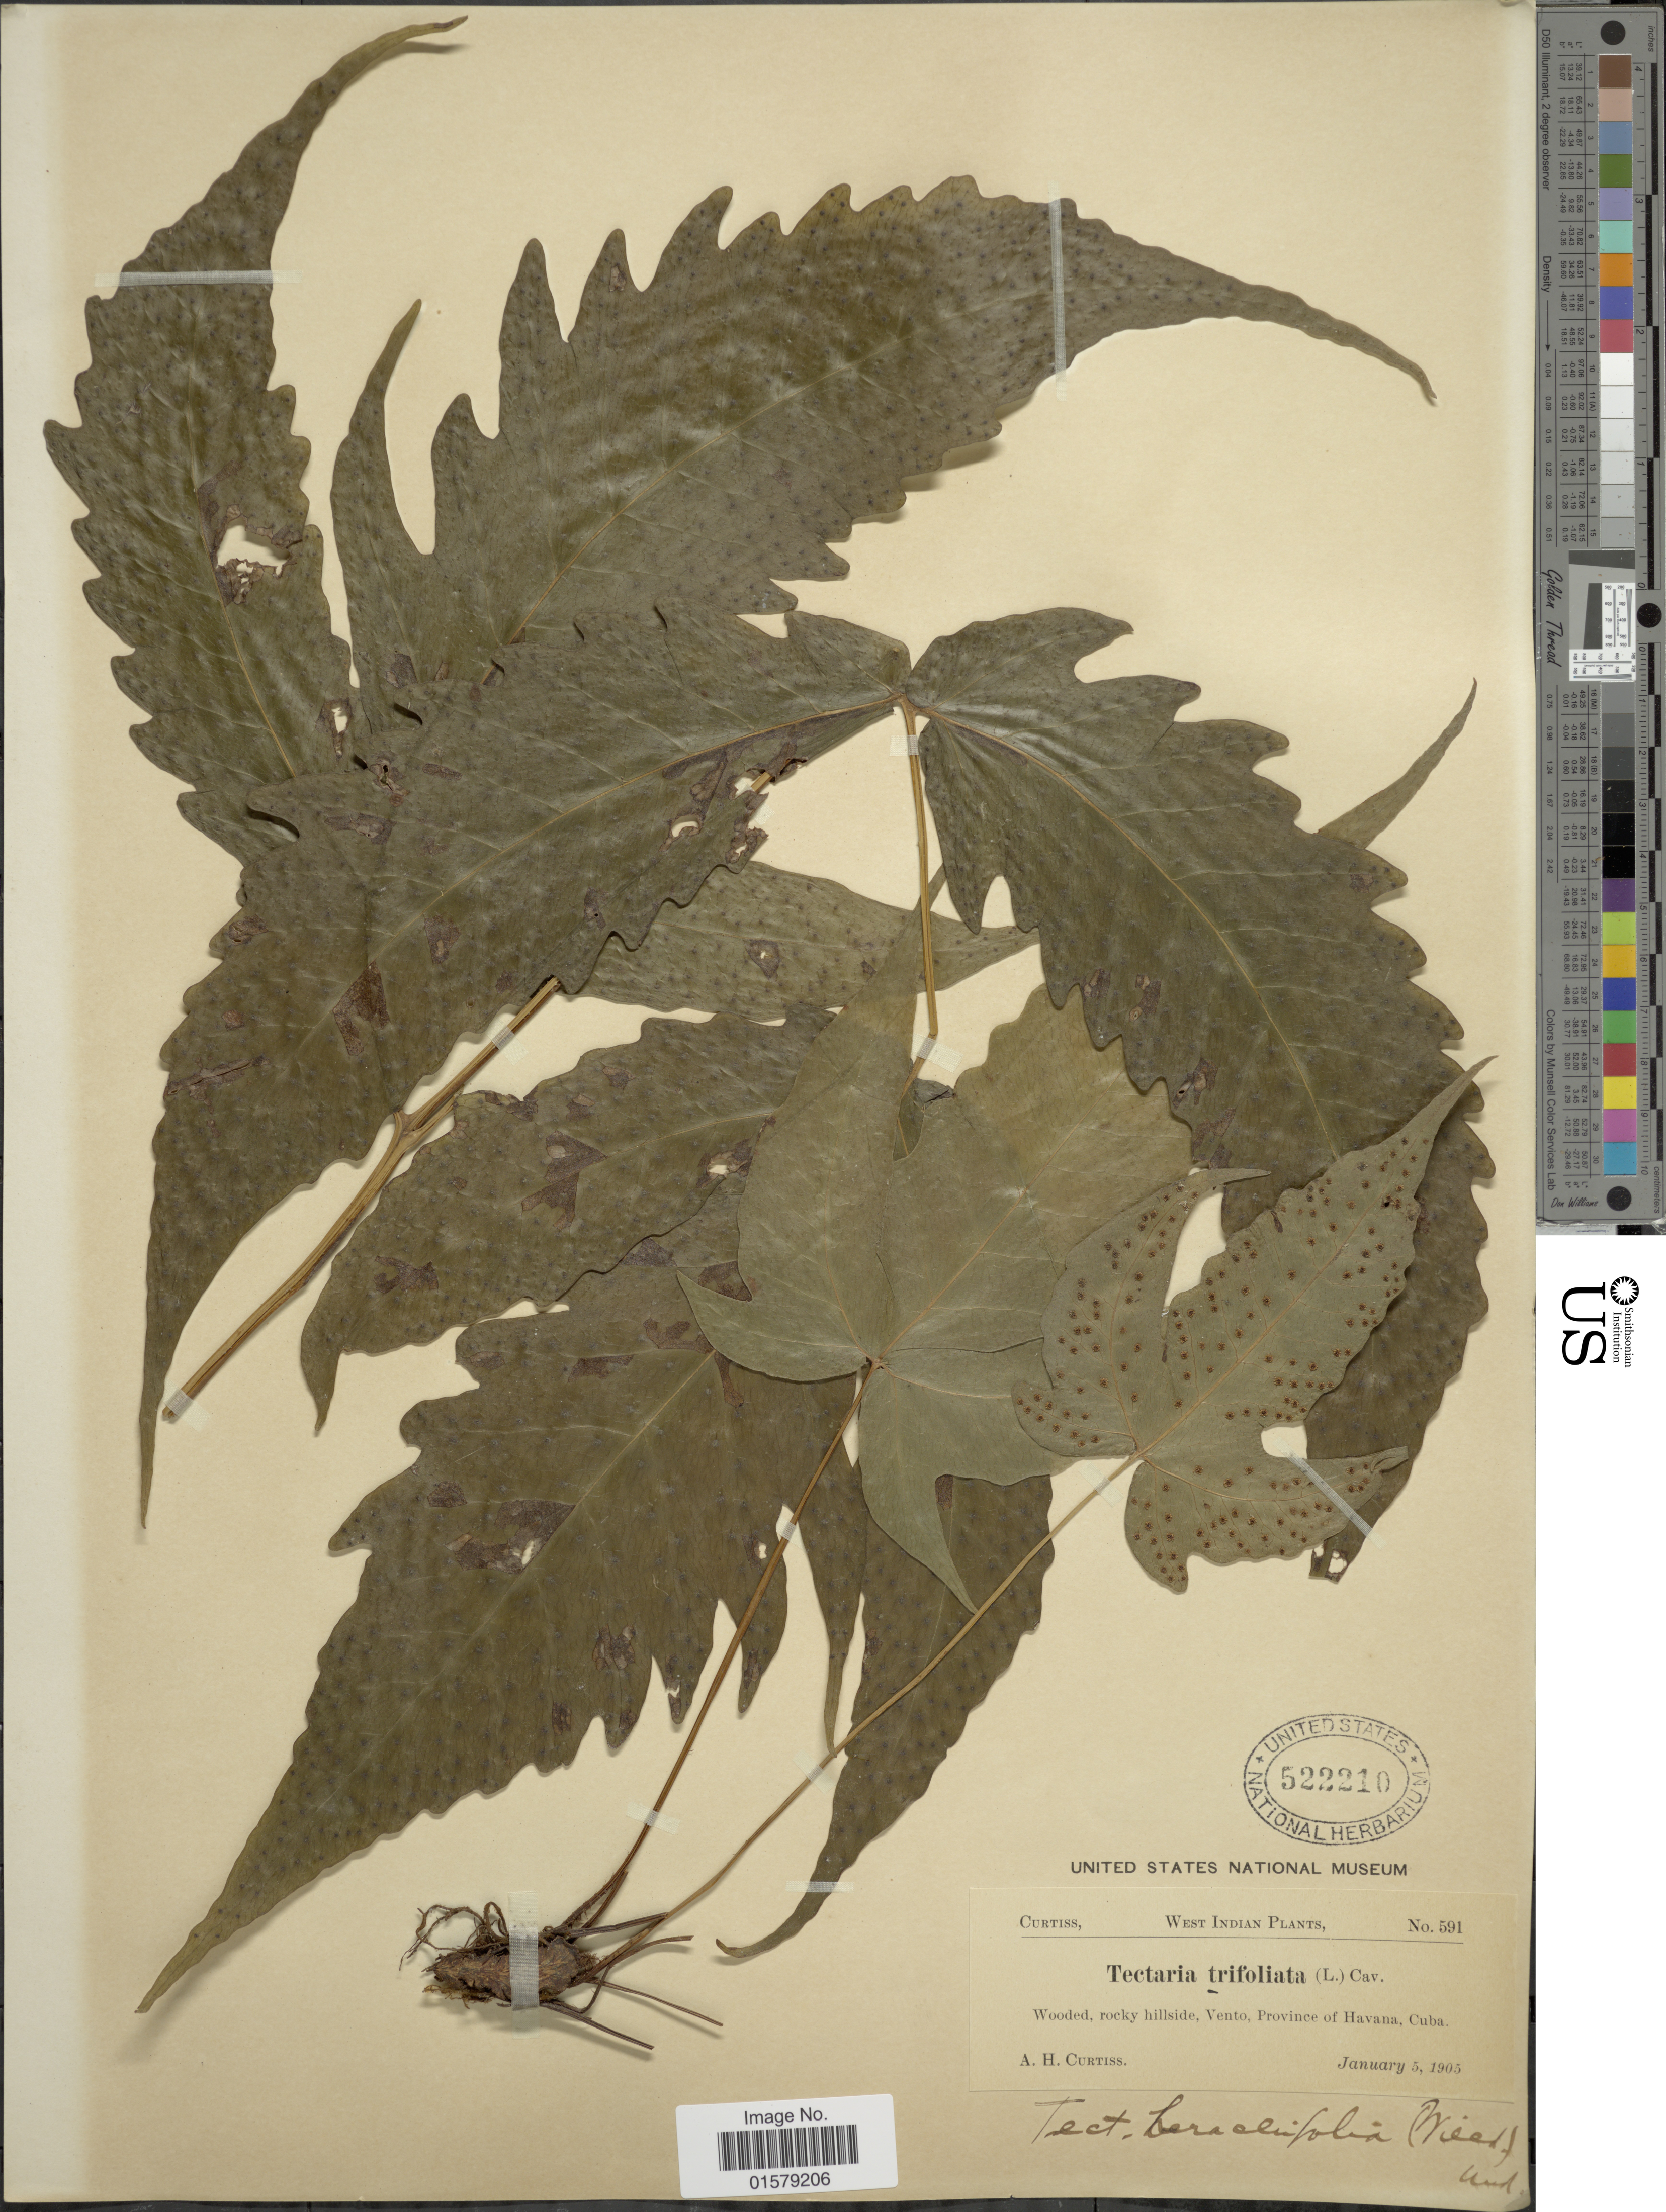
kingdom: Plantae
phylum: Tracheophyta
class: Polypodiopsida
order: Polypodiales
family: Tectariaceae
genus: Tectaria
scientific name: Tectaria heracleifolia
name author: (Willd.) Underw.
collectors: A. H. Curtiss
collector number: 591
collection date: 1905-01-05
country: Cuba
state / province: La Habana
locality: West Indian, wooded, rocky hillside, Vento, Province of Havana.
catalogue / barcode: US 522210